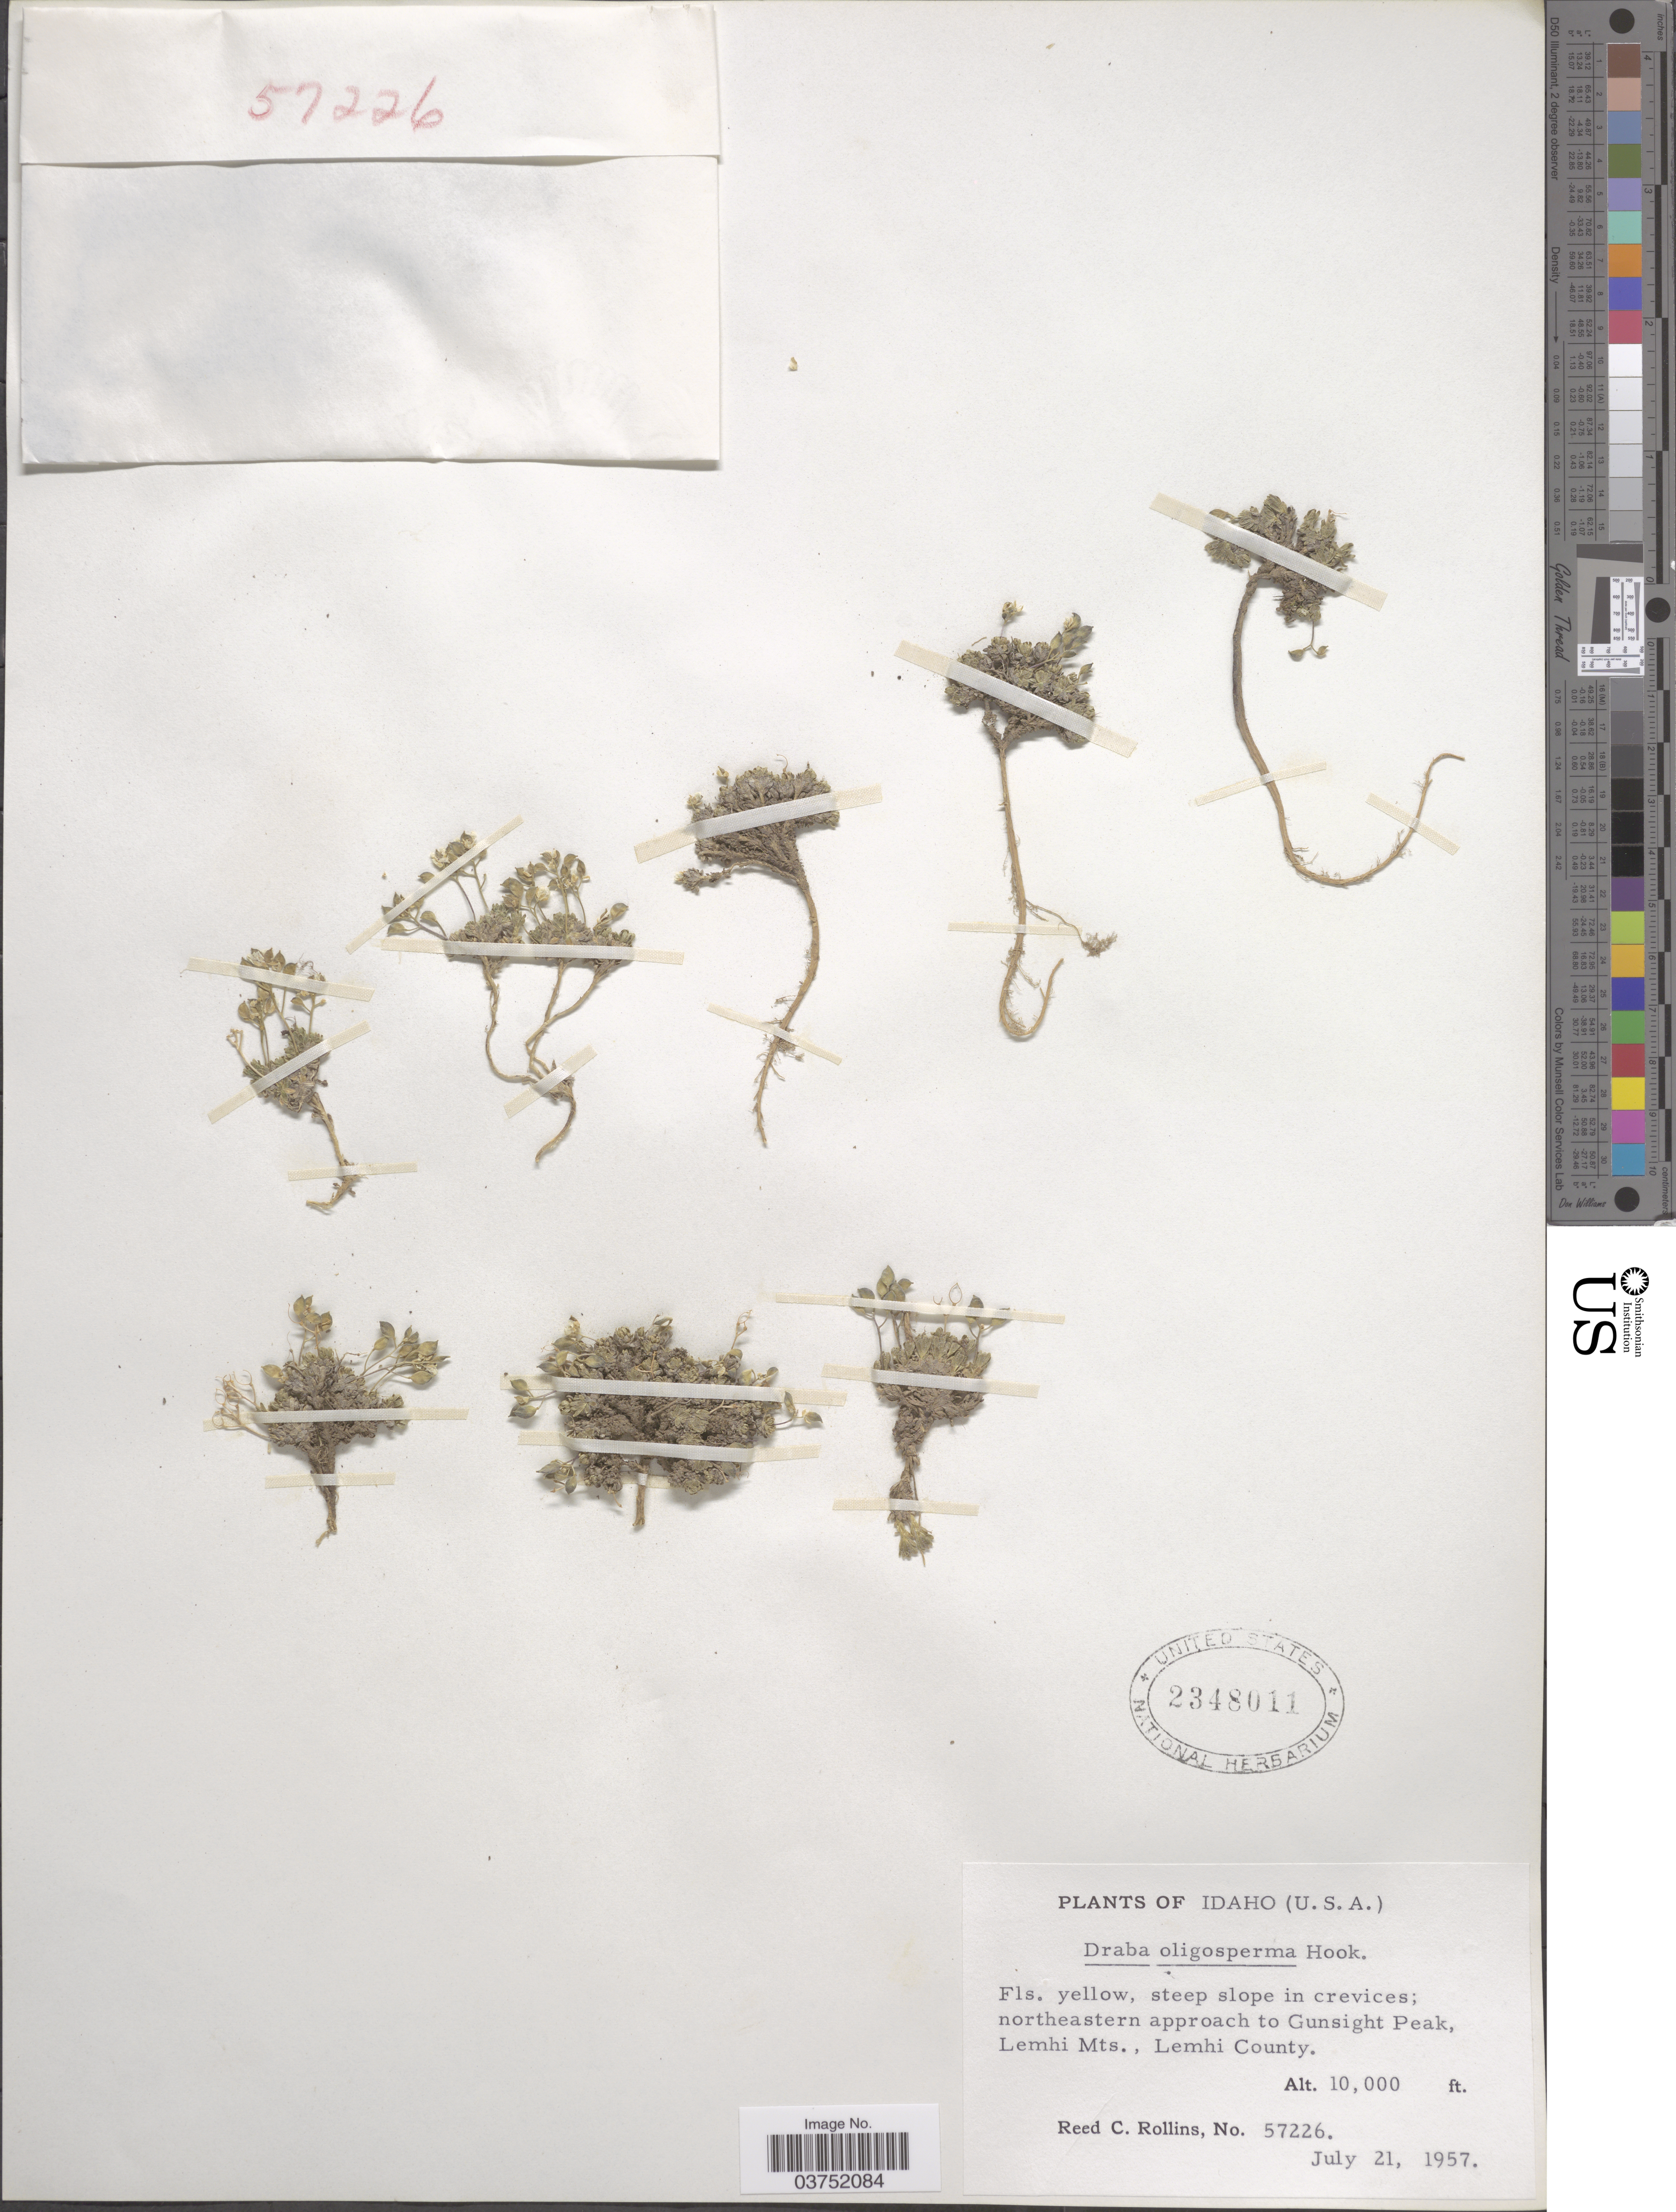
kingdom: Plantae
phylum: Tracheophyta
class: Magnoliopsida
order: Brassicales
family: Brassicaceae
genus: Draba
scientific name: Draba oligosperma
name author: Hook.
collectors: R. C. Rollins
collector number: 57226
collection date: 1957-07-21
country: United States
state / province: Idaho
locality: Northeastern approach to Gunsight Peak, Lemhi Mts., Lemhi County.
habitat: steep slope in crevices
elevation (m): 3048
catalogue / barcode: US 2348011